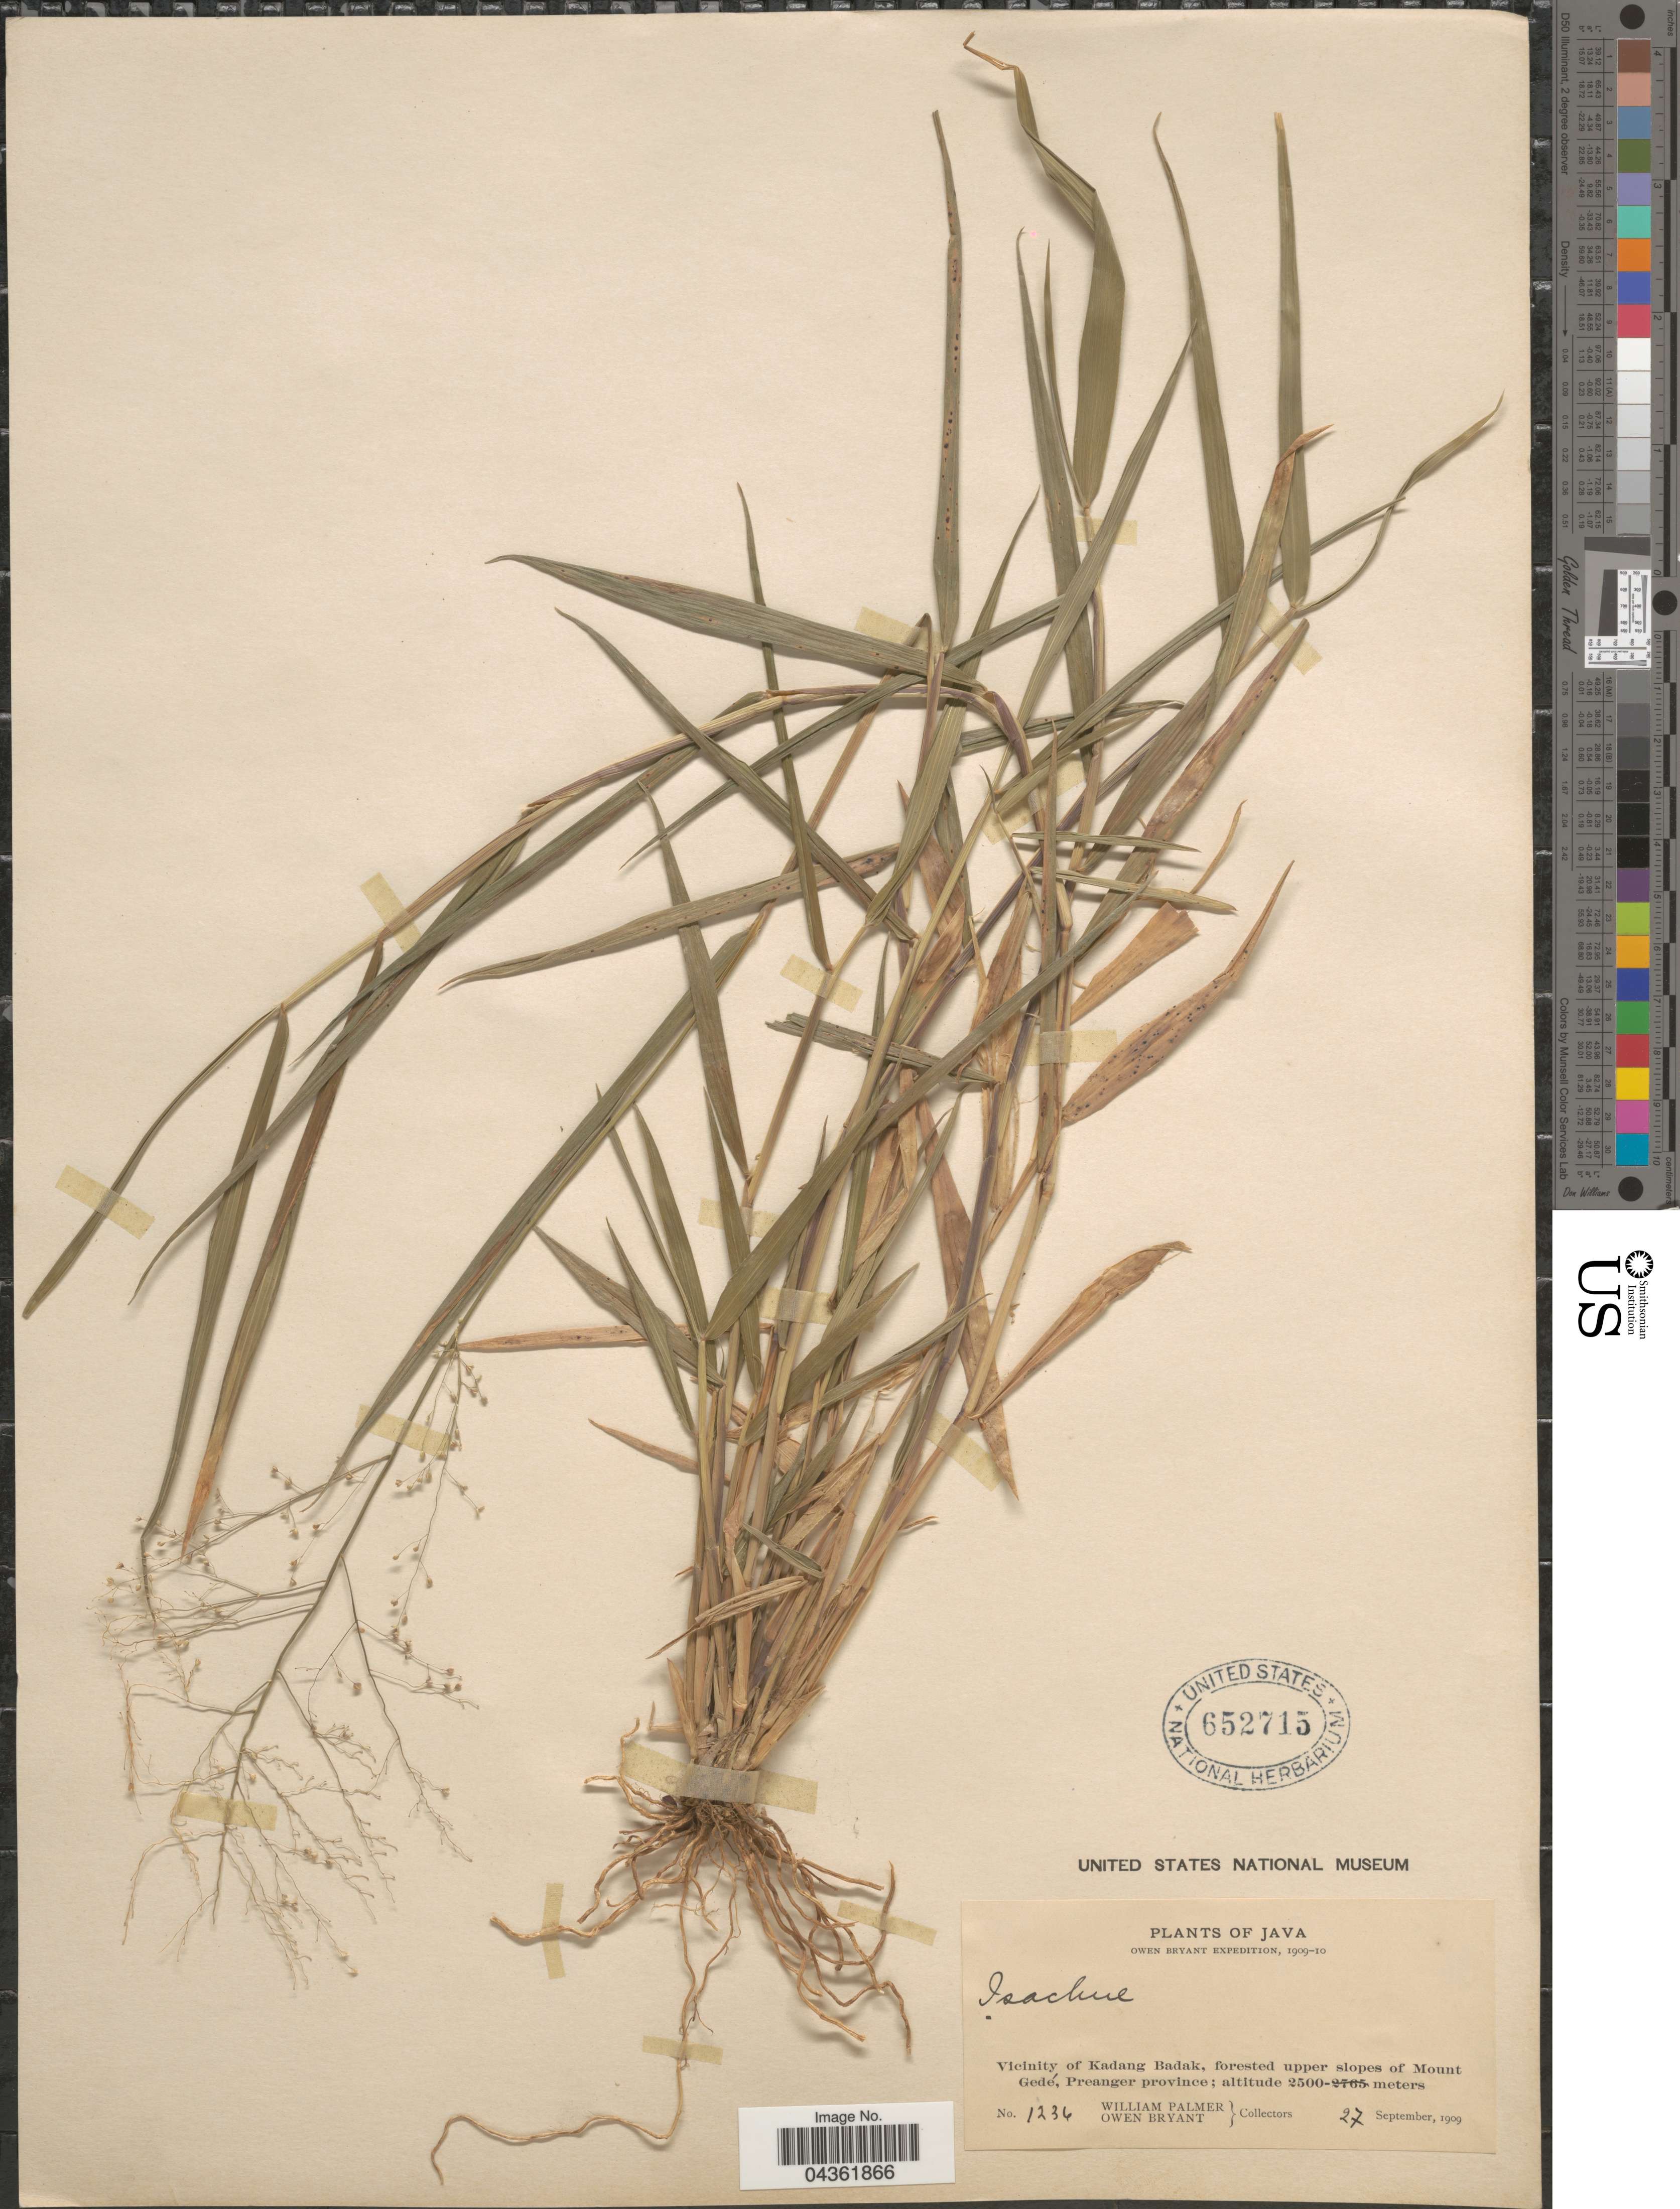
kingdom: Plantae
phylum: Tracheophyta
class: Liliopsida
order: Poales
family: Poaceae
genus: Isachne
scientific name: Isachne albens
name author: Trin.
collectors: W. Palmer & O. Bryant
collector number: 1236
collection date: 1909-09-27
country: Indonesia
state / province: Java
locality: Owen Bryant Expedition, 1909-10. Vicinity of Kadang Badak, forested upper slopes of Mount Gedé, Preanger province.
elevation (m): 2500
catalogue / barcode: US 652715